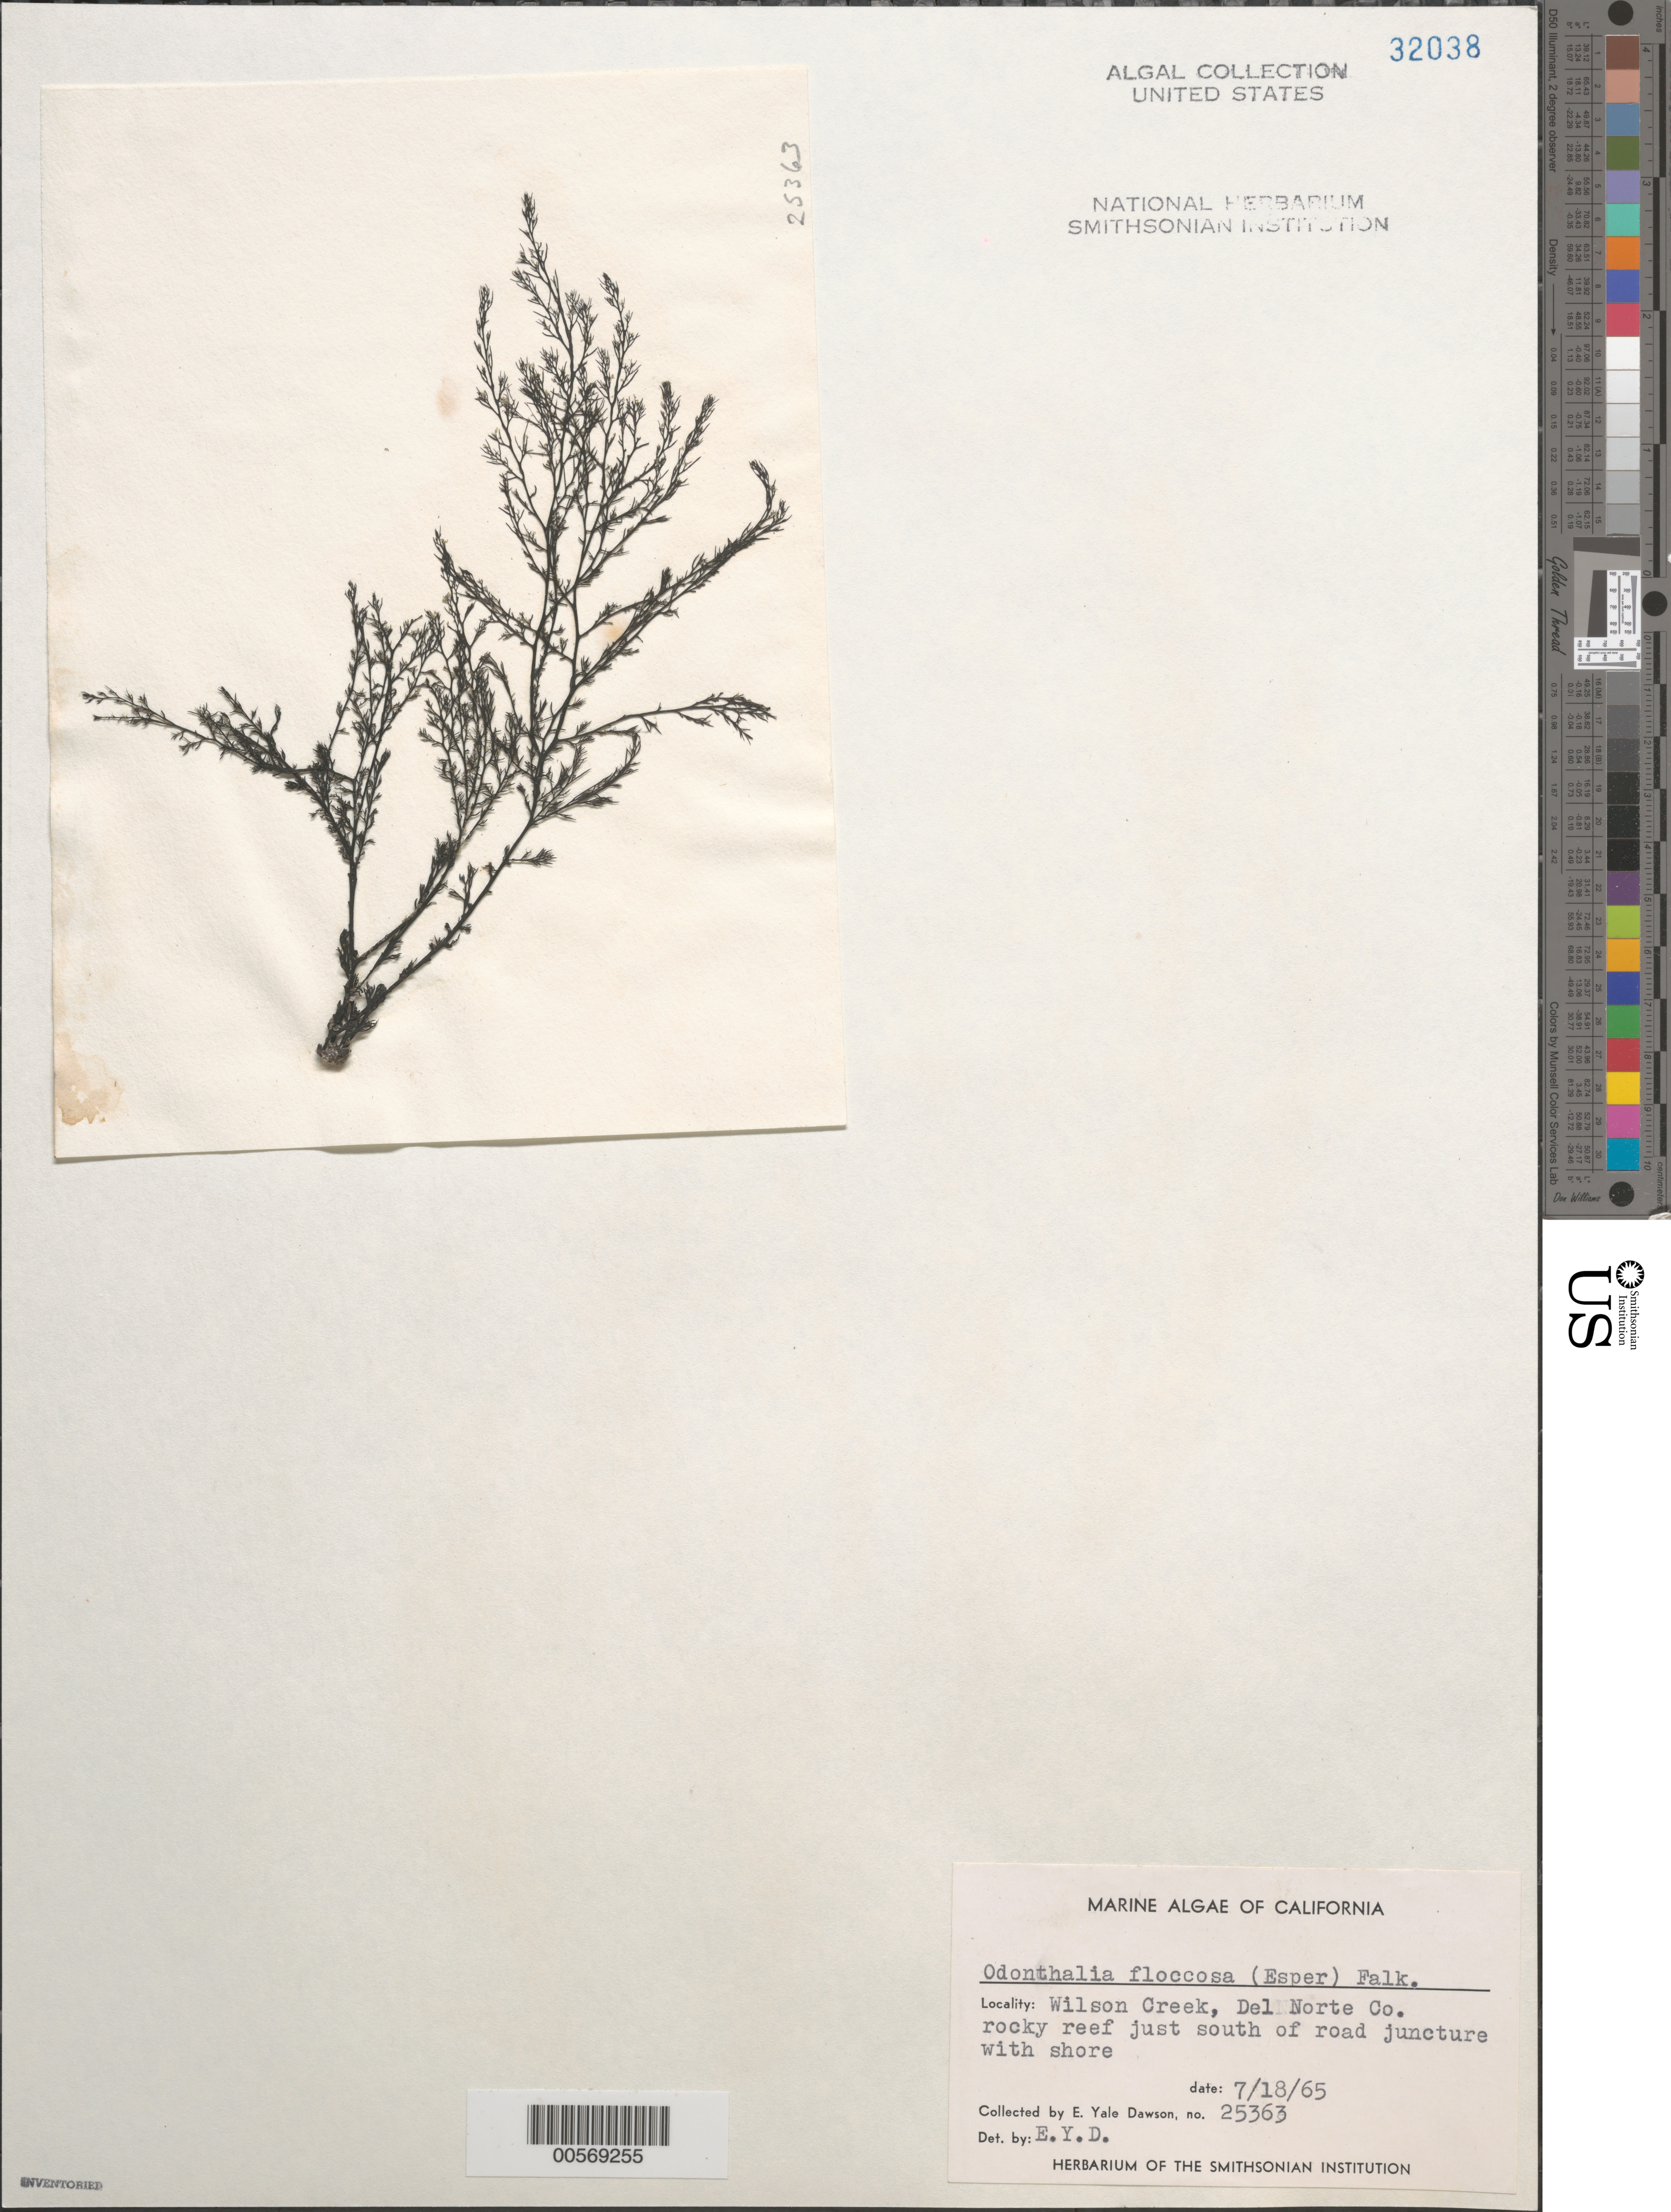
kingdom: Plantae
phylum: Rhodophyta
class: Florideophyceae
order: Ceramiales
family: Rhodomelaceae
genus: Odonthalia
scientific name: Odonthalia floccosa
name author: (Esper) Falkenb.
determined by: Dawson, E. Y.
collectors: E. Y. Dawson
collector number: EYD 25363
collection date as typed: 18 Jul 1965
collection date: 1965-07-18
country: United States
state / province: California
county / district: Del Norte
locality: Wilson Creek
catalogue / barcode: US 32038